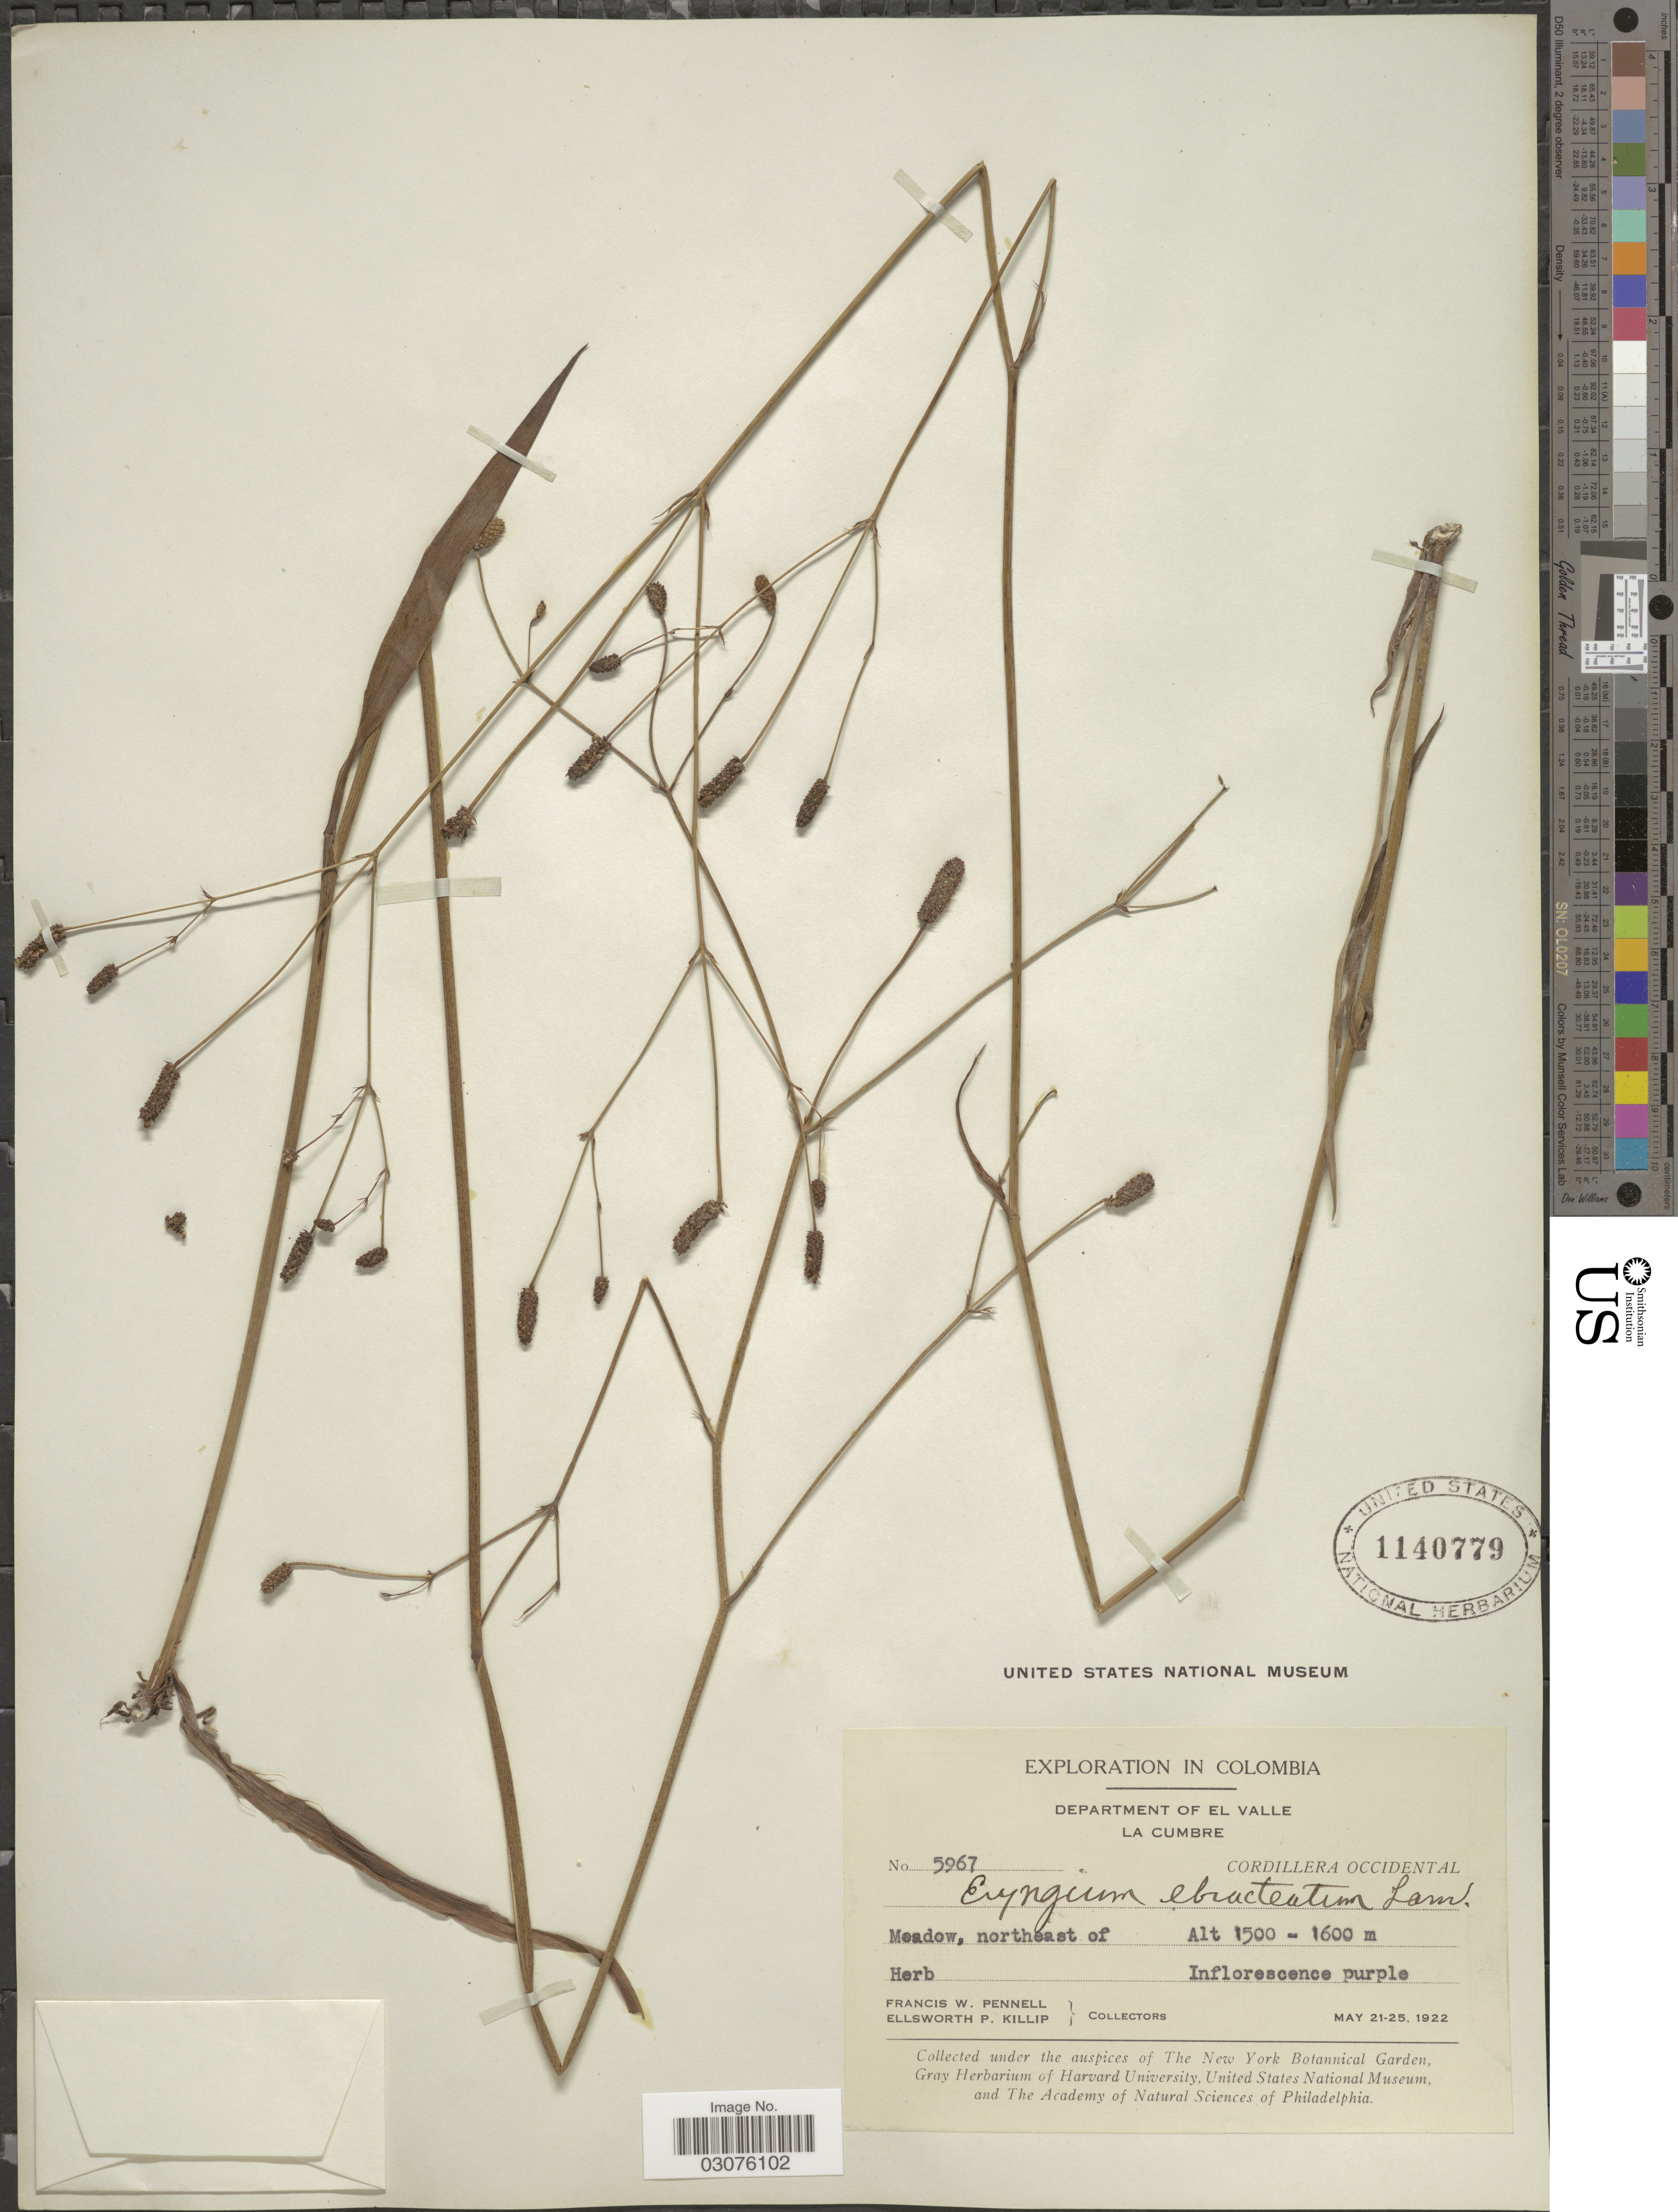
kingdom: Plantae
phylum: Tracheophyta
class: Magnoliopsida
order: Apiales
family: Apiaceae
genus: Eryngium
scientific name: Eryngium ebracteatum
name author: Lam.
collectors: F. W. Pennell & E. P. Killip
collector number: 5967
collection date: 1922-05-21/1922-05-25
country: Colombia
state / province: Valle del Cauca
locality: Department of El Valle. La Cumbre. Cordillera Occidental. Meadow, northeast of.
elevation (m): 1500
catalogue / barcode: US 1140779